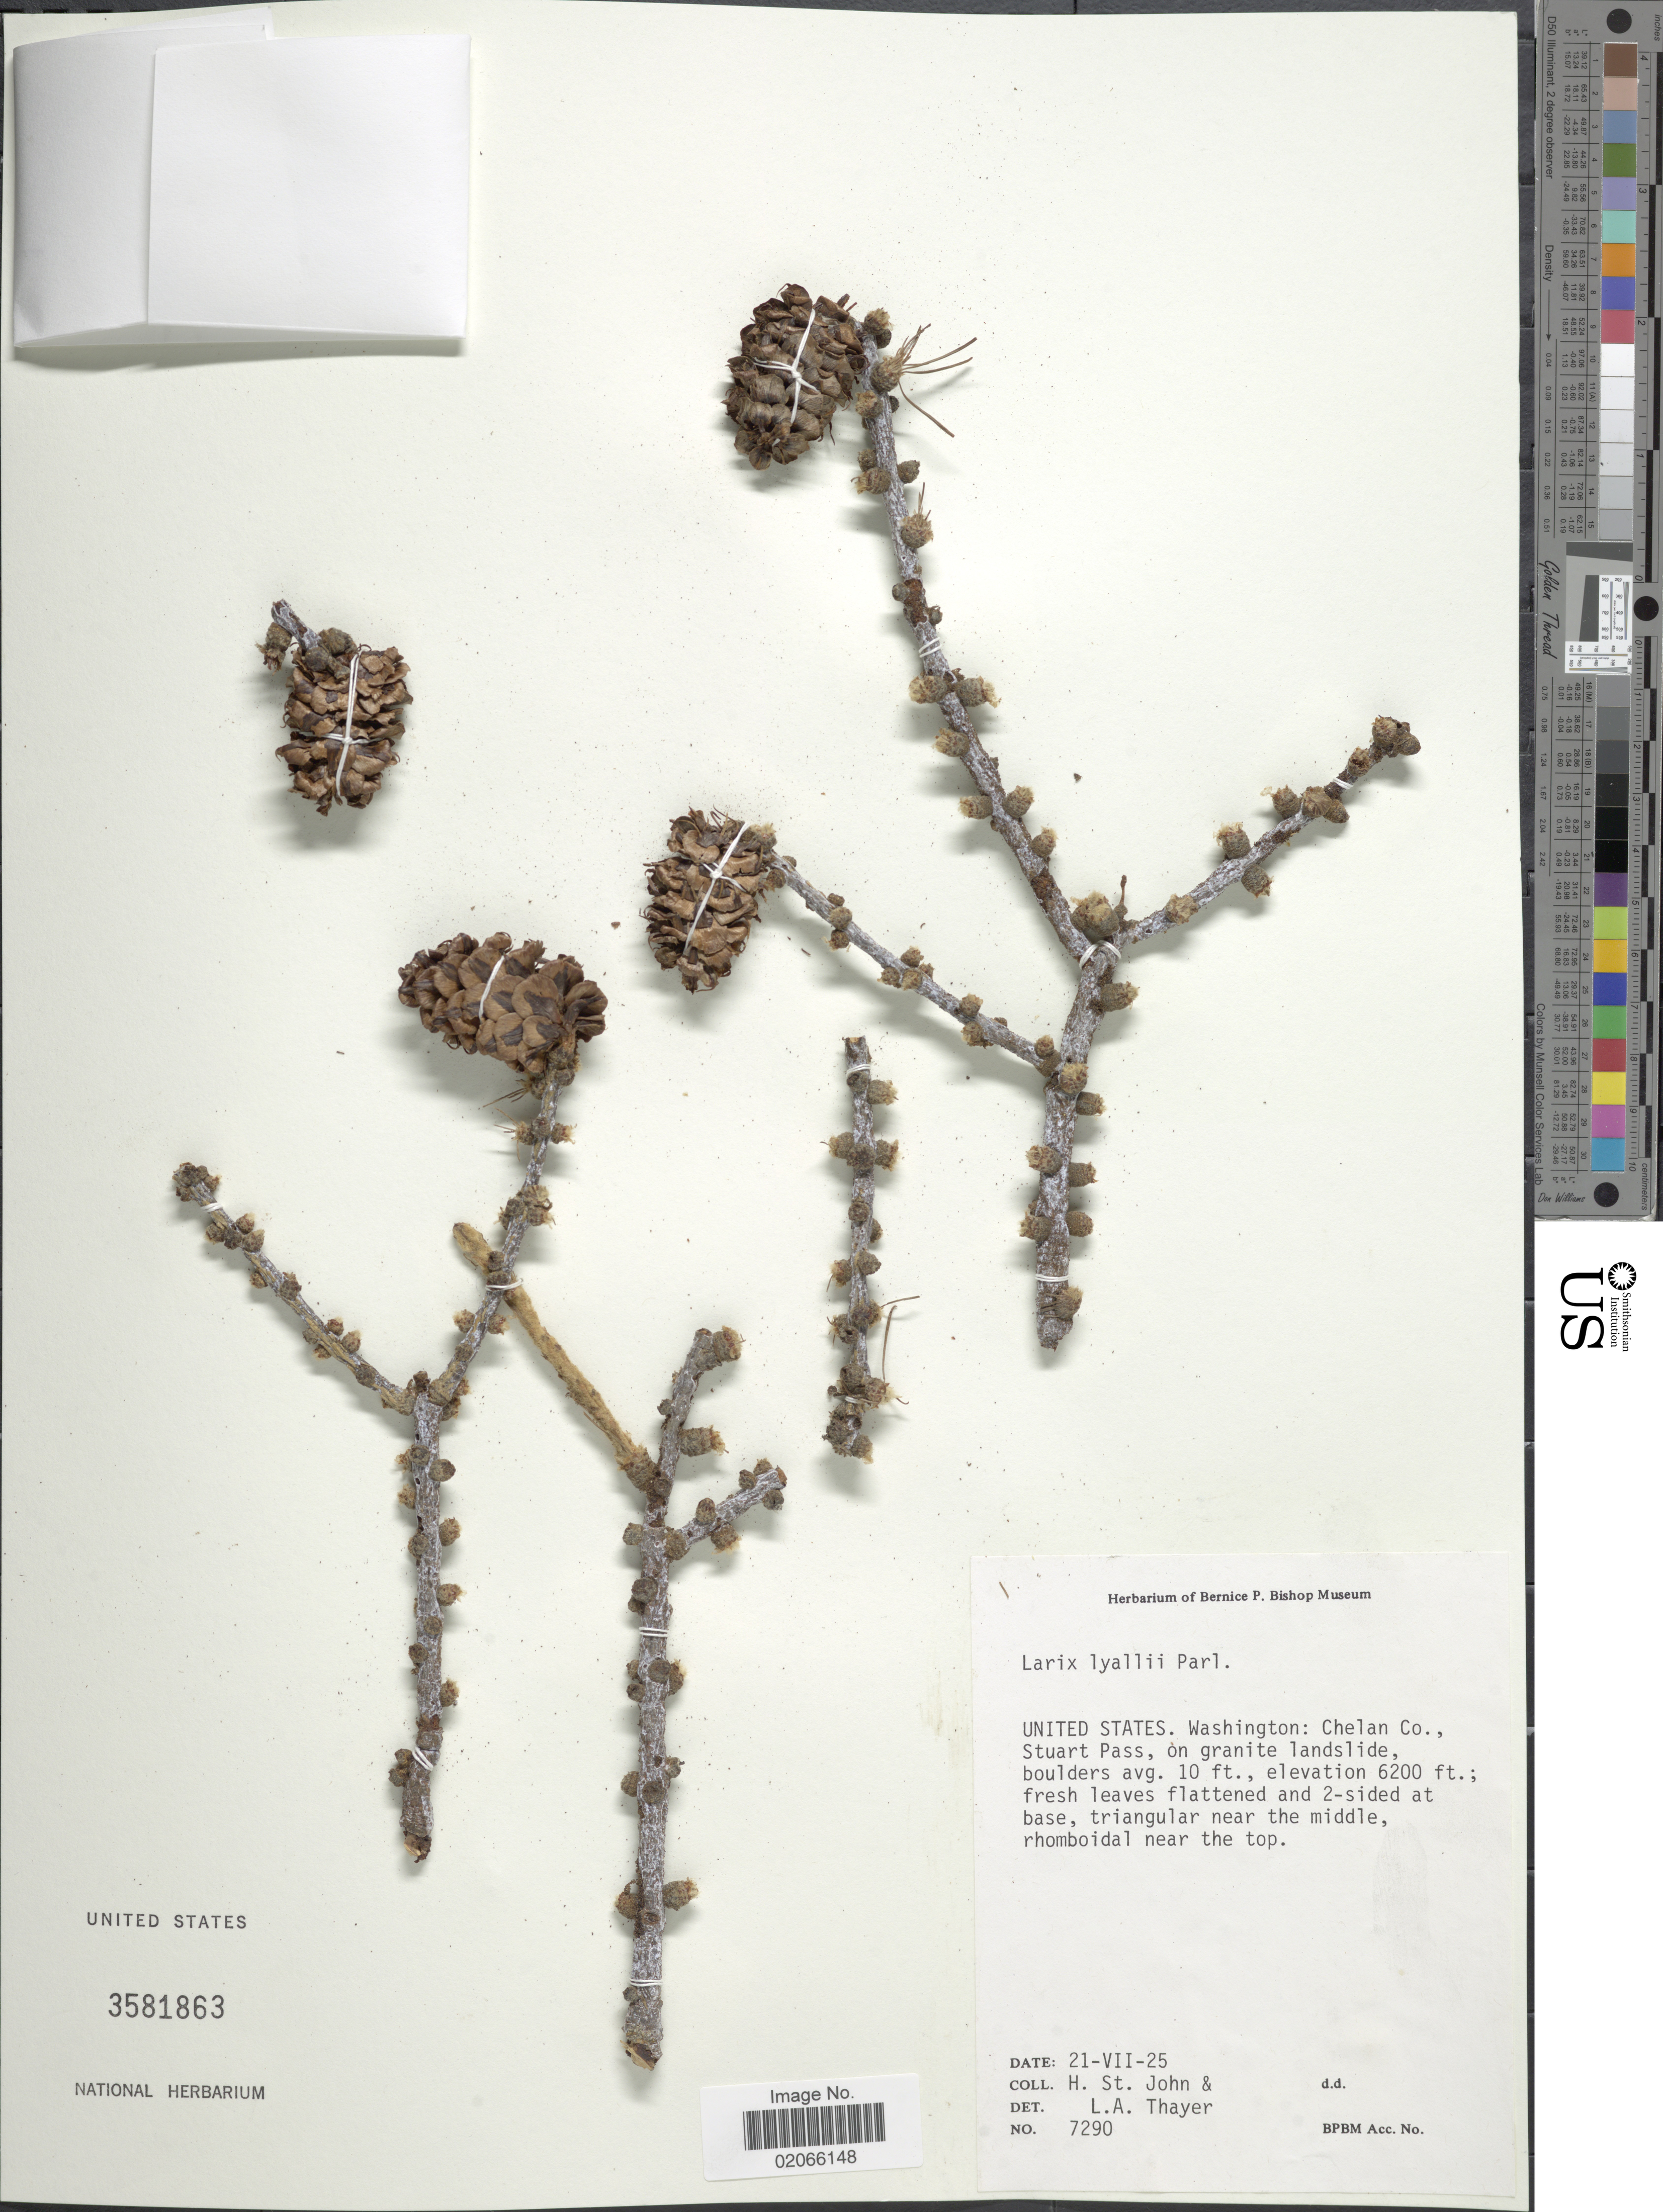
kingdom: Plantae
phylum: Tracheophyta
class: Pinopsida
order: Pinales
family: Pinaceae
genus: Larix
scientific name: Larix lyallii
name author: Parl.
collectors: H. St. John & L. Thayer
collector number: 7290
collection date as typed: Transcribed d/m/y: 21/7/25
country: United States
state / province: Washington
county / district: Chelan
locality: United States. Washington : Chelan Co., Stuart pass, on granite landslide boulders avg.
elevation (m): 1890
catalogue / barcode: US 3581863